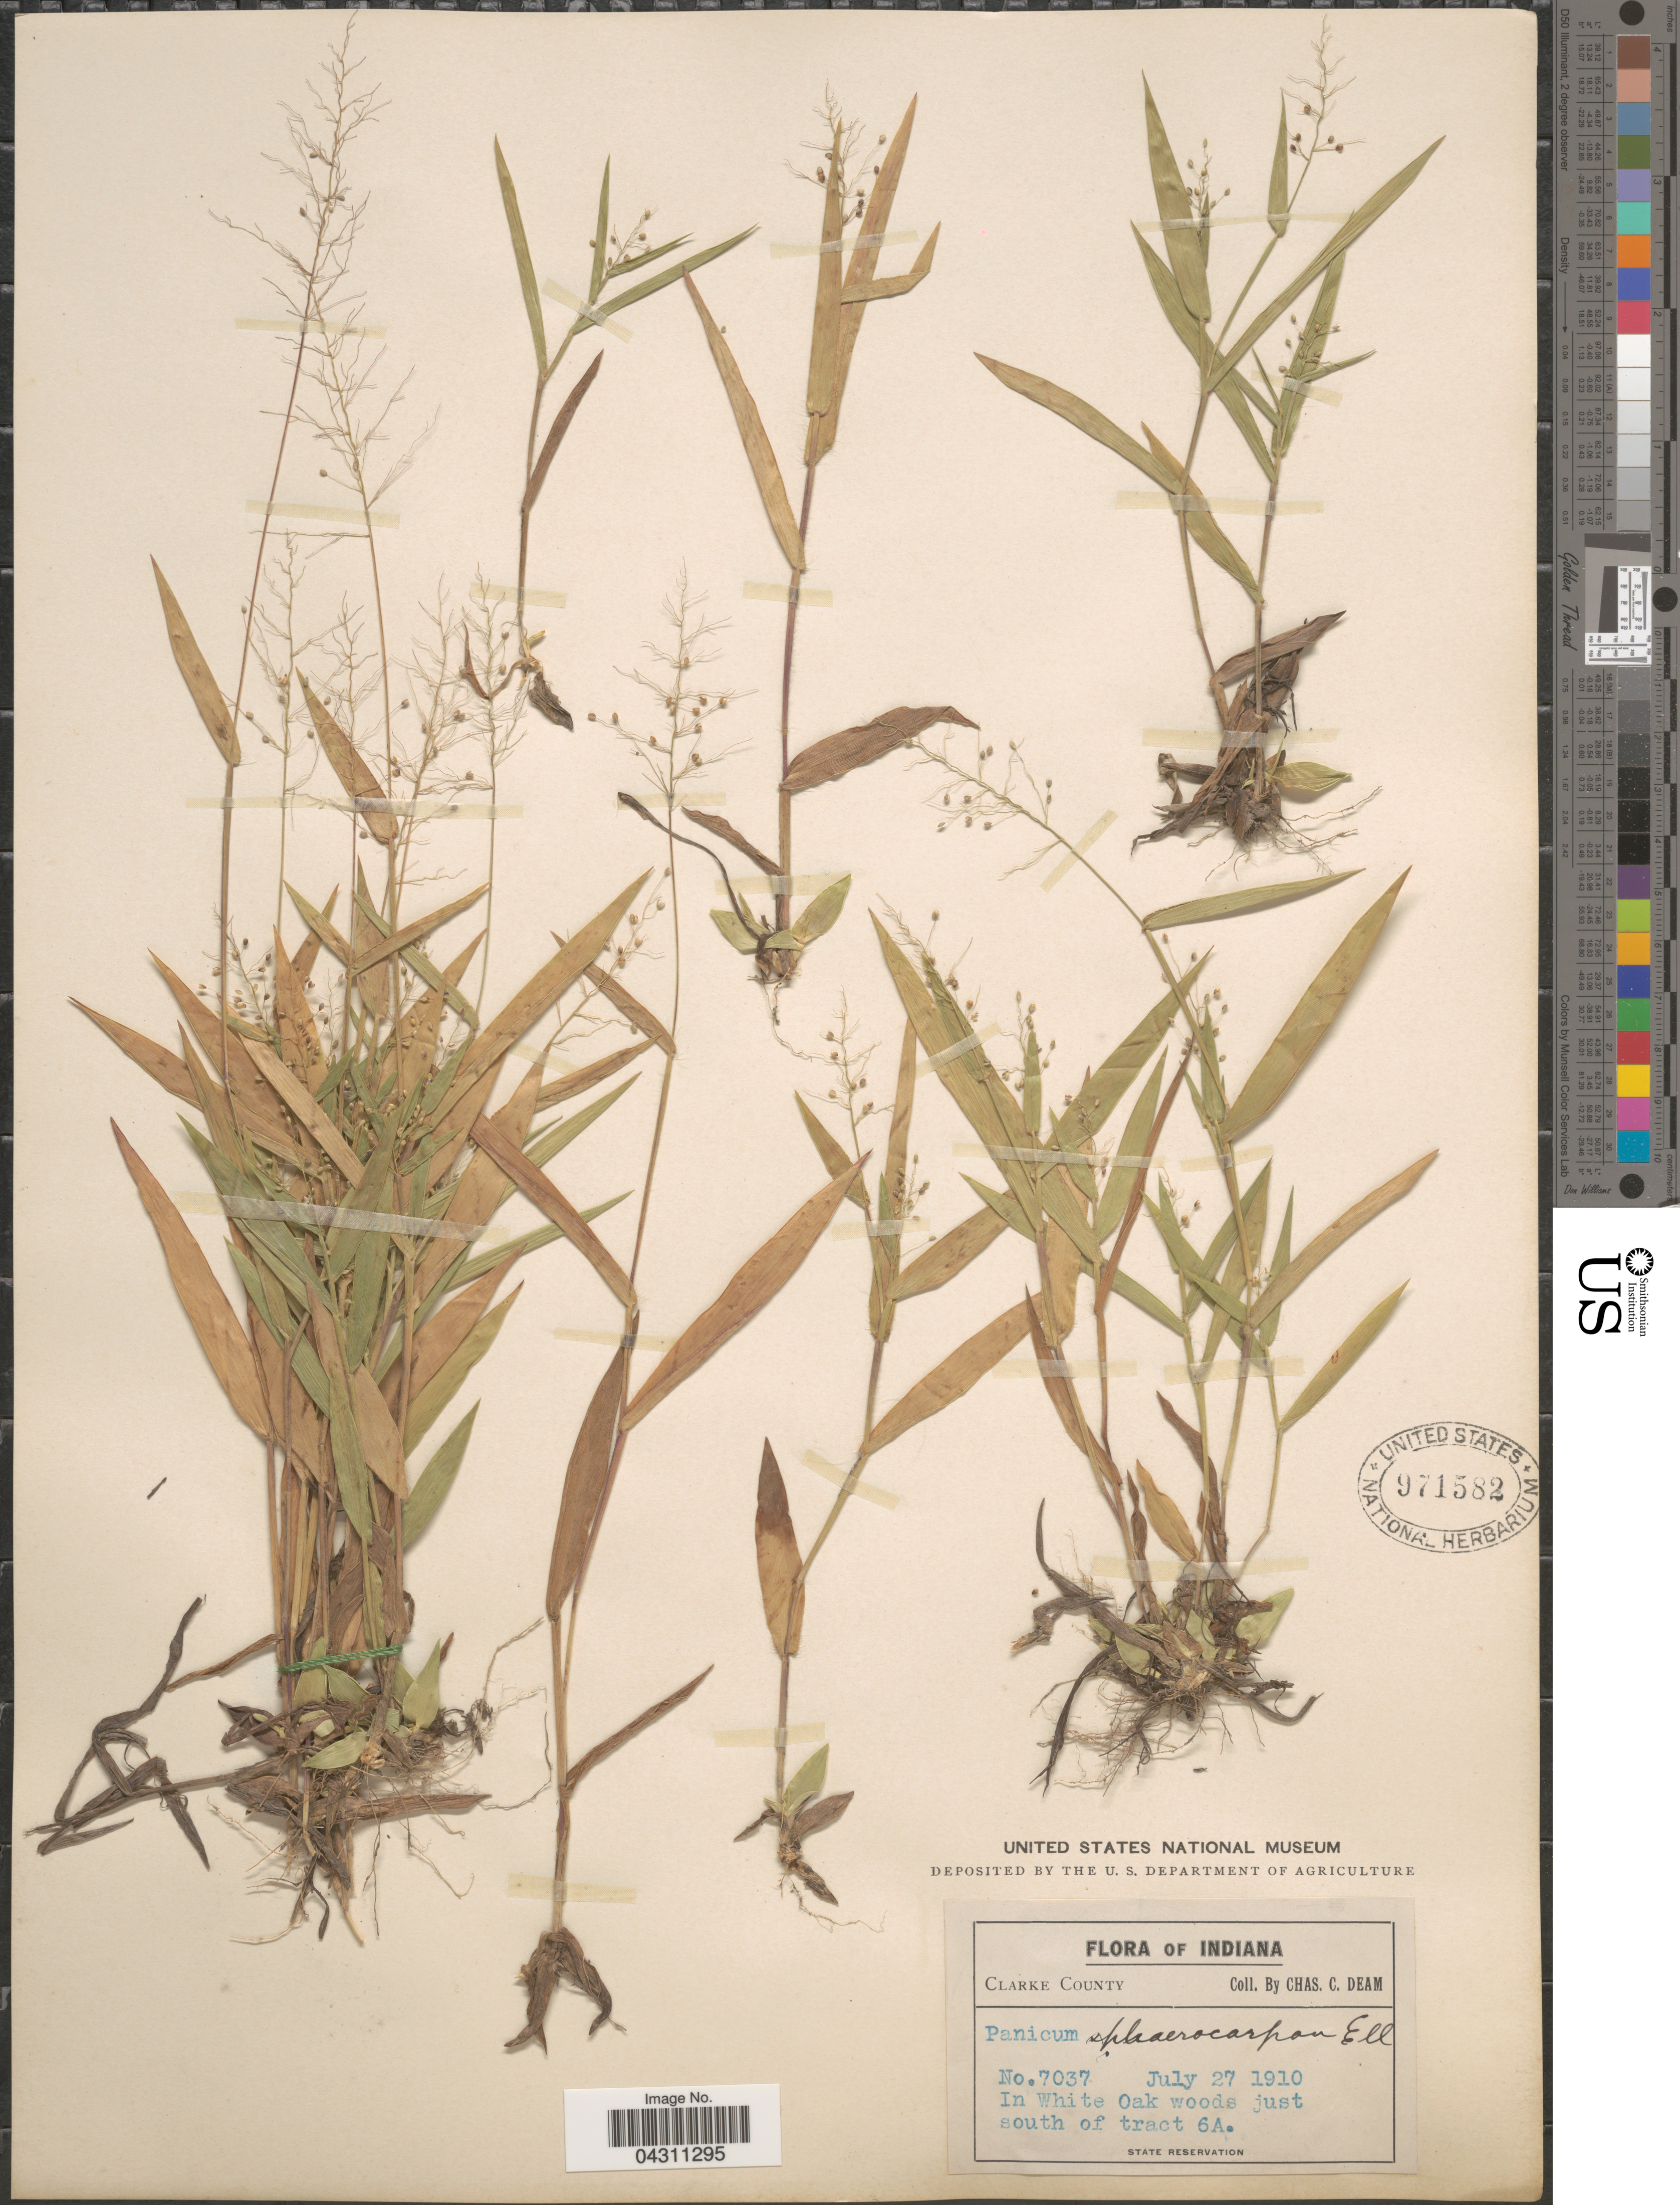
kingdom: Plantae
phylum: Tracheophyta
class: Liliopsida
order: Poales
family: Poaceae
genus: Dichanthelium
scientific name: Dichanthelium sphaerocarpon var. sphaerocarpon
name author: (Elliott) Gould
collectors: C. C. Deam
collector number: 7037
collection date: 1910-07-27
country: United States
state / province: Indiana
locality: Clarke County. In White Oak woods just south of tract 6A.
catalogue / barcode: US 971582